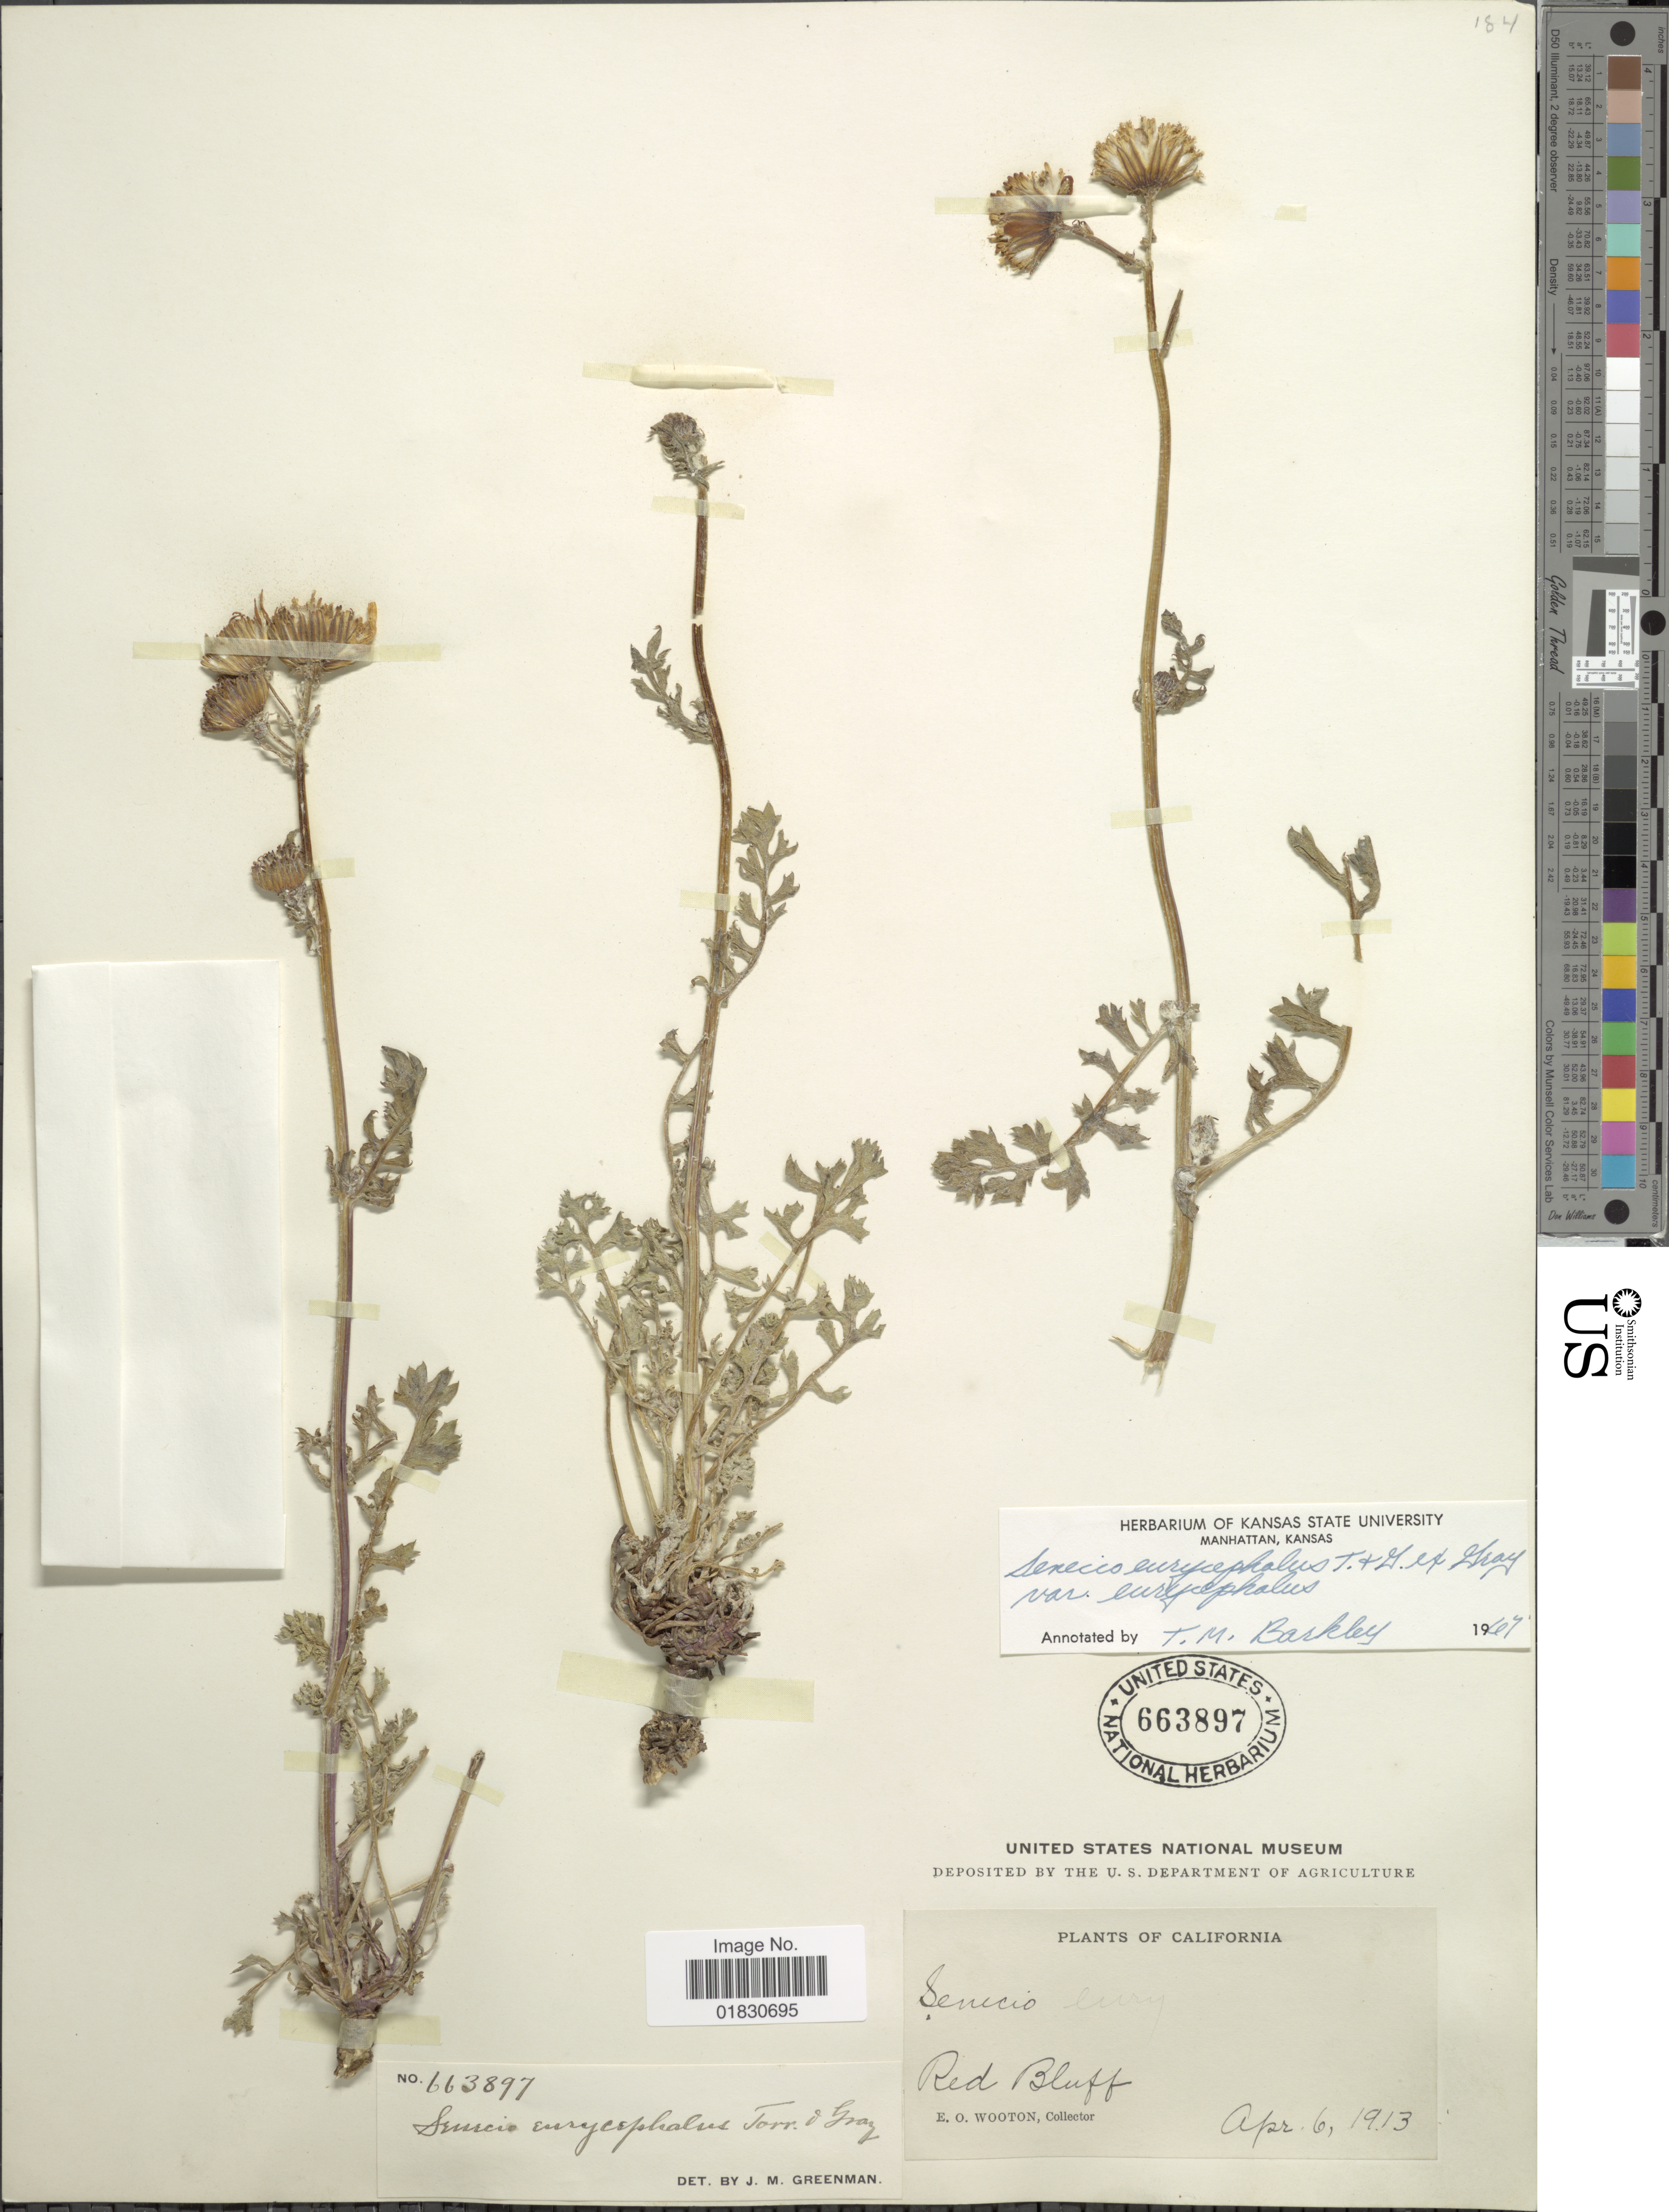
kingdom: Plantae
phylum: Tracheophyta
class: Magnoliopsida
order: Asterales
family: Asteraceae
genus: Packera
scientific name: Packera eurycephala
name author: (Torr. & A. Gray) W.A. Weber & Á. Löve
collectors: E. O. Wooton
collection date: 1913-04-06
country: United States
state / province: California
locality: Red Bluff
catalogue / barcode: US 663897